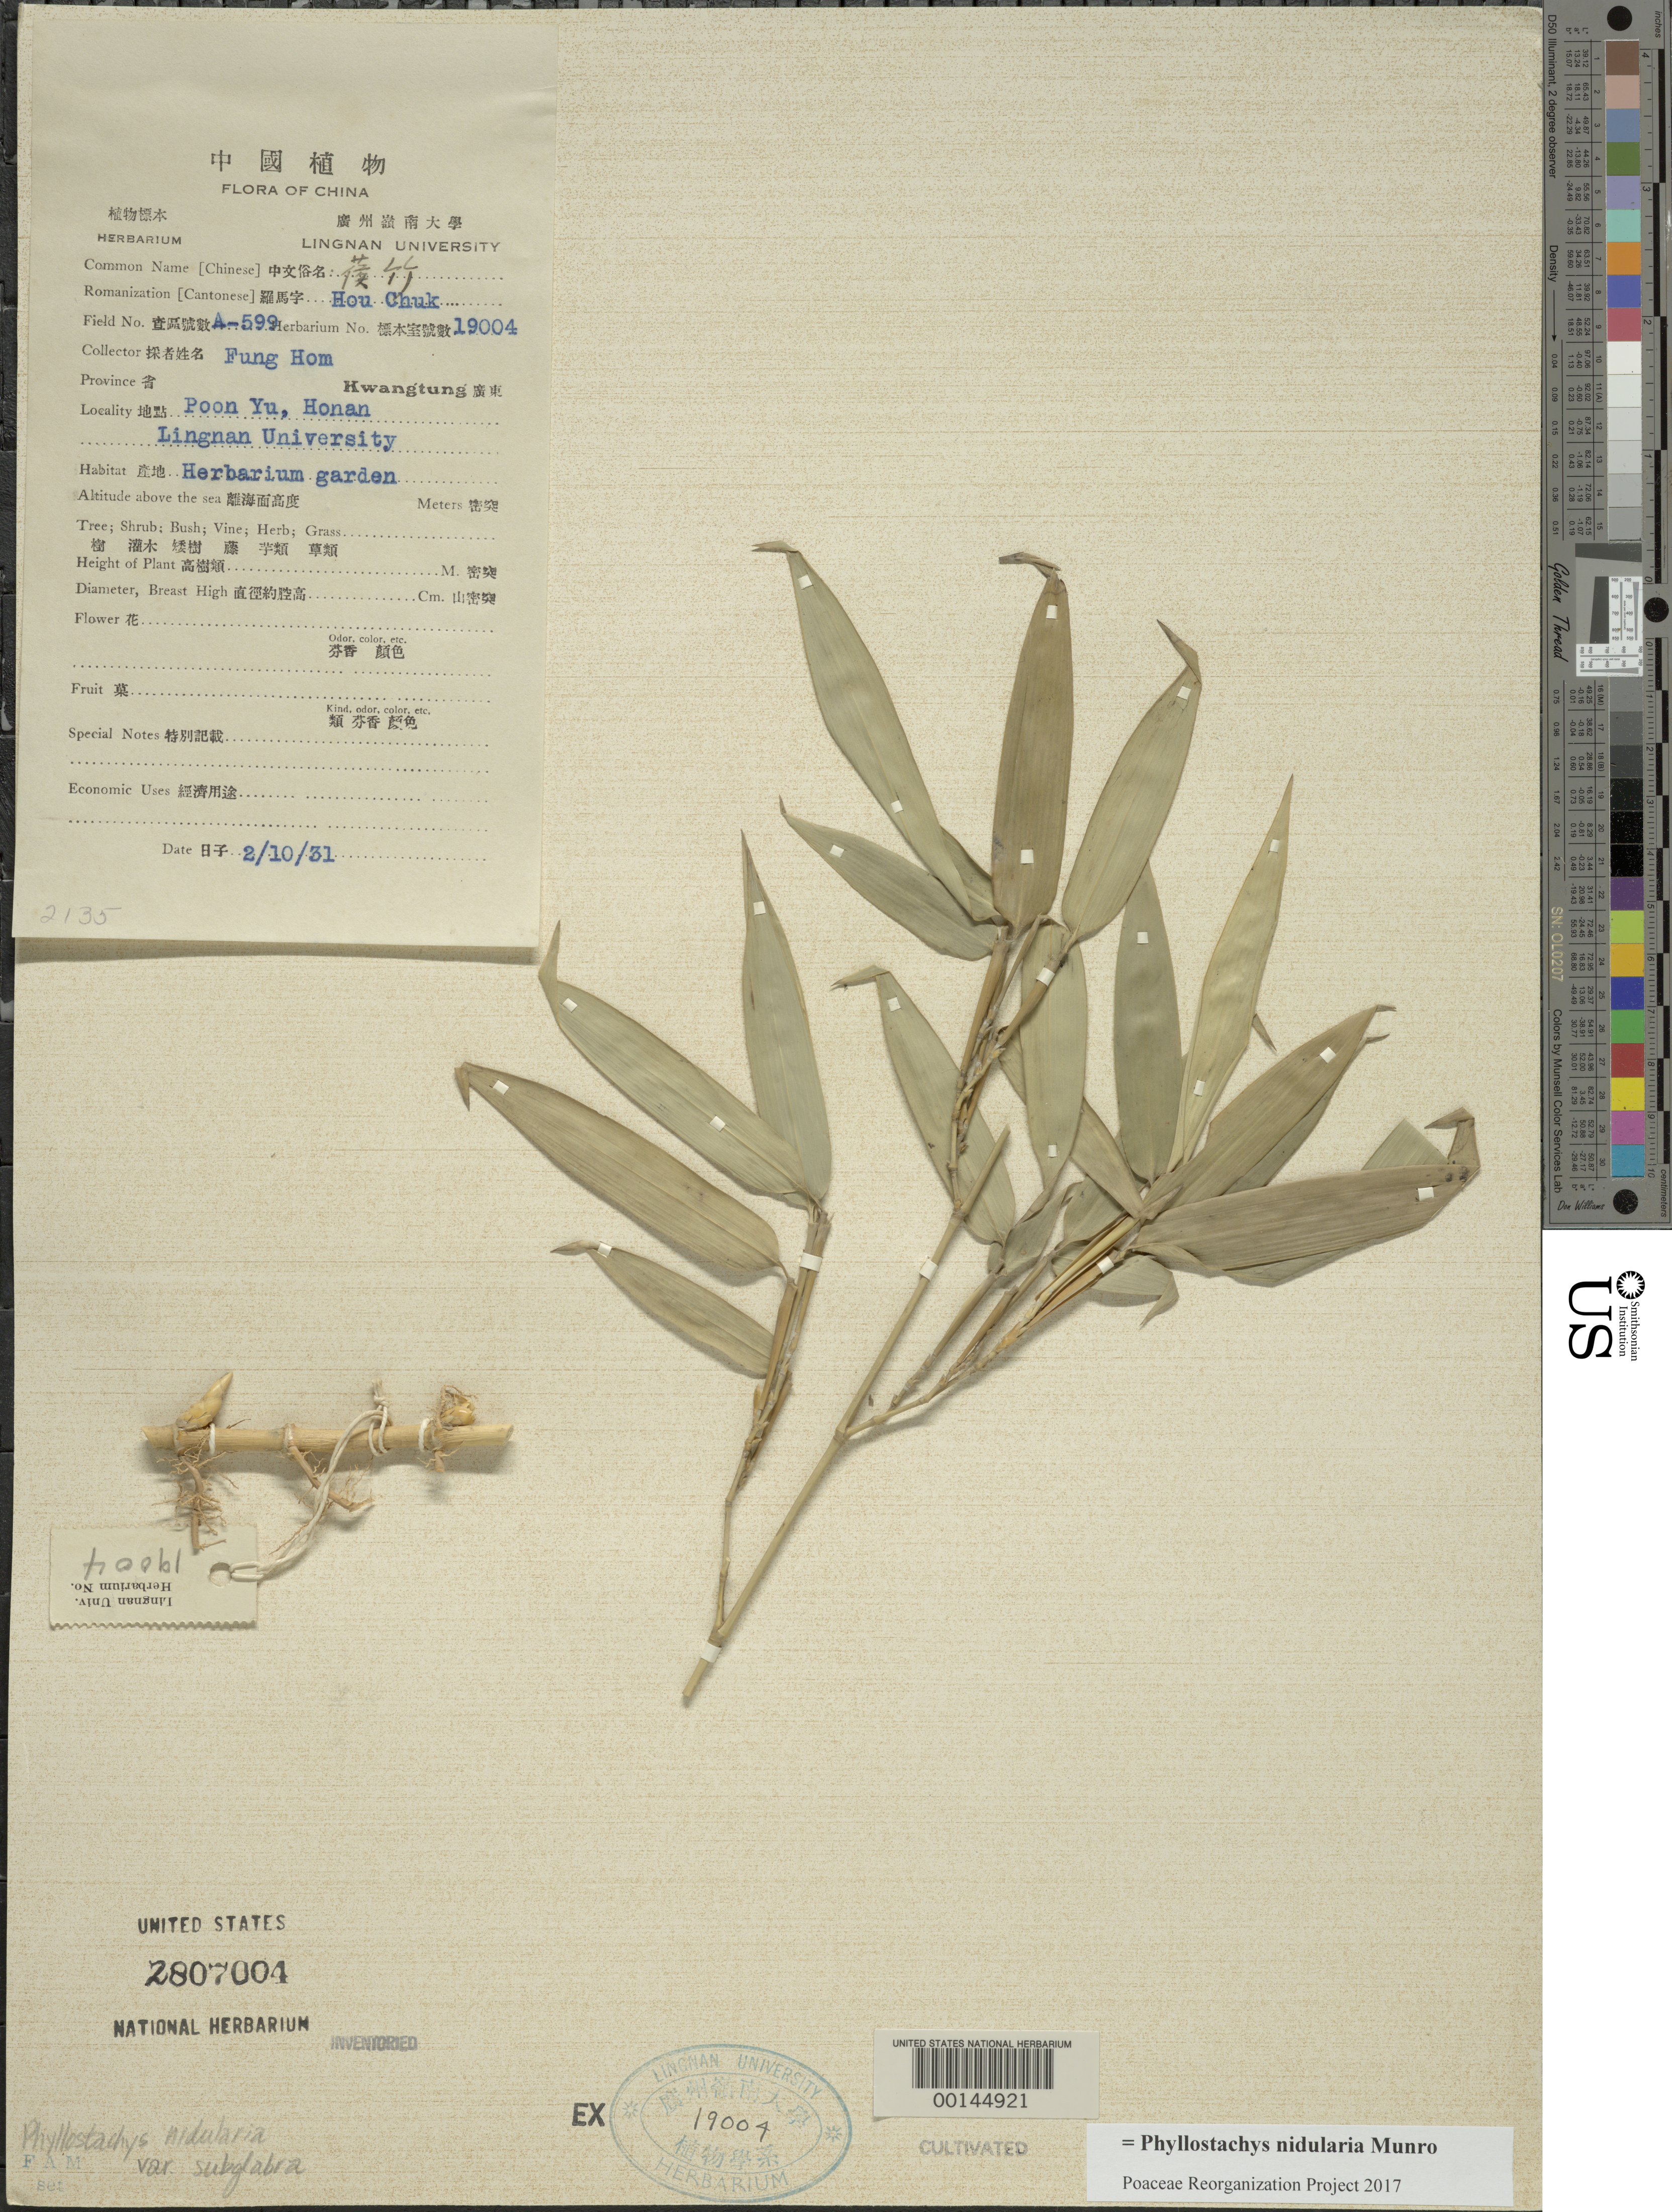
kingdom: Plantae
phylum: Tracheophyta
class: Liliopsida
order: Poales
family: Poaceae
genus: Phyllostachys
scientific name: Phyllostachys nidularia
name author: Munro ex Fenzi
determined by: Poaceae Reorganization Project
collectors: H. L. Fung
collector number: A-599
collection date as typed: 10 Feb 1931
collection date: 1931-02-10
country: China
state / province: Guangdong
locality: Nam hoi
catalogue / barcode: US 2807004